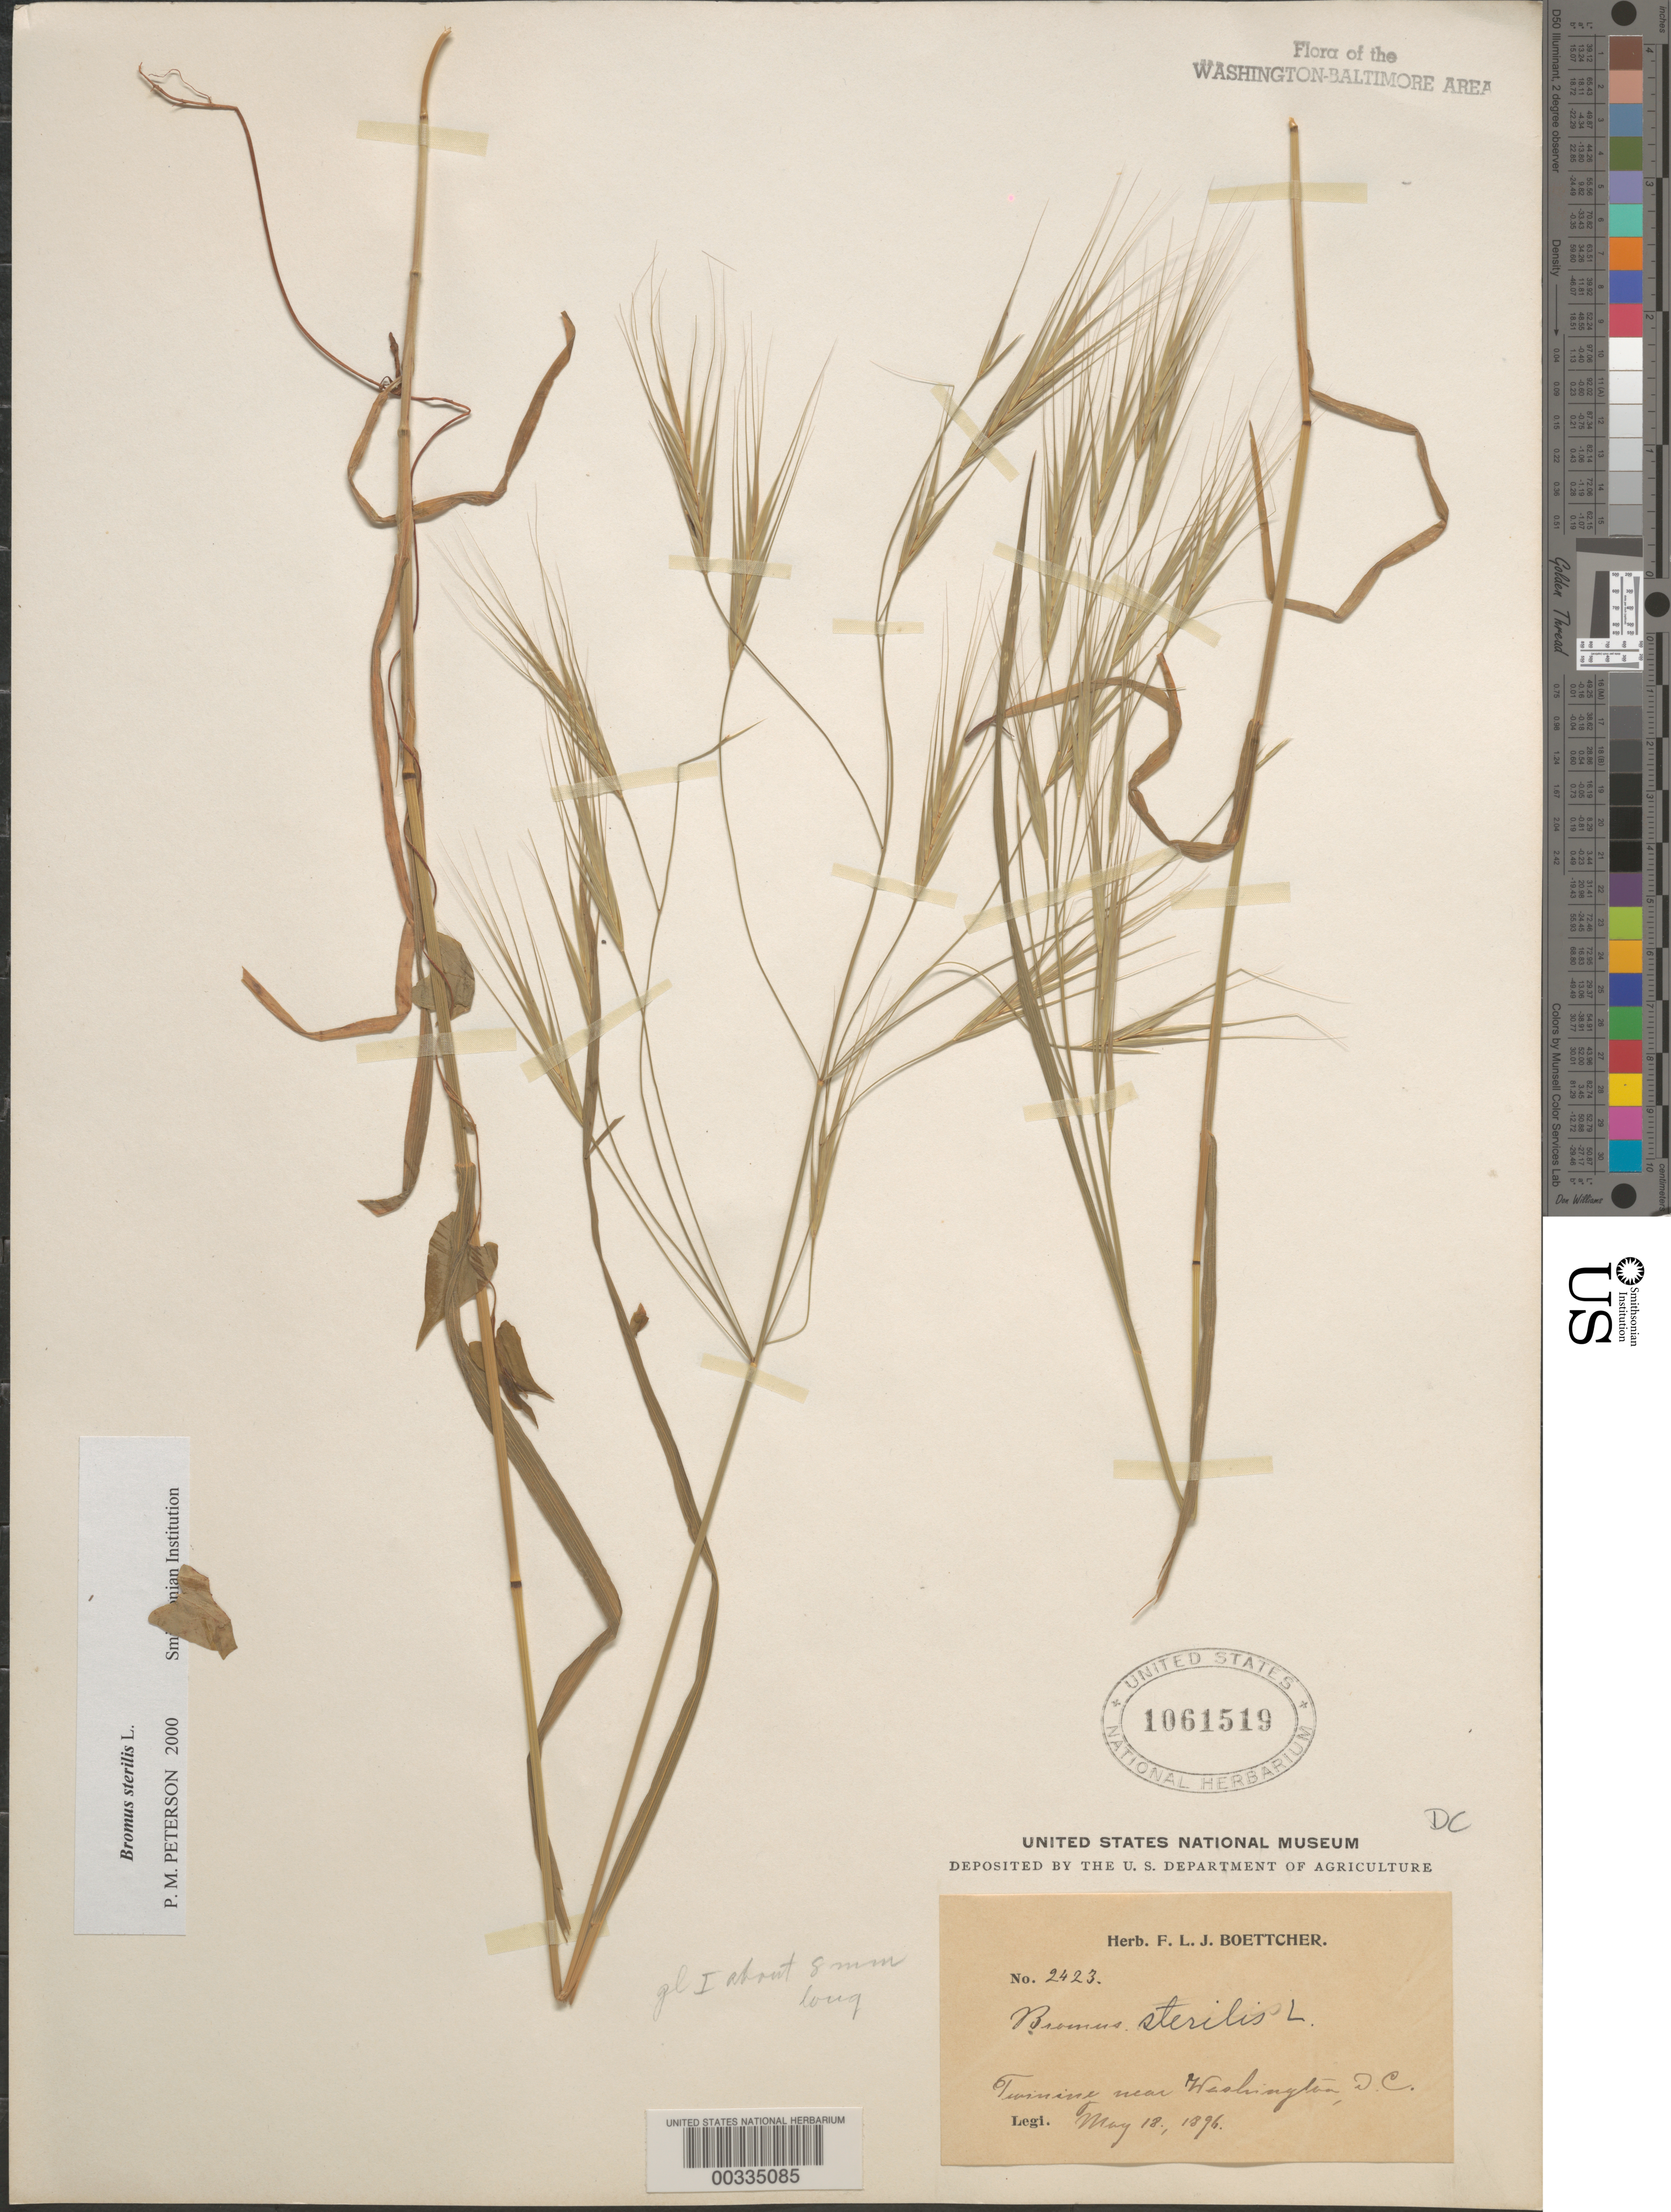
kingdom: Plantae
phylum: Tracheophyta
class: Liliopsida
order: Poales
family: Poaceae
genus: Bromus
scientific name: Bromus sterilis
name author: L.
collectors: F. Boettcher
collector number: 2423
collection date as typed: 18 May 1896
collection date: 1896-05-18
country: United States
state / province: District of Columbia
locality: Twining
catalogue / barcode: US 1061519